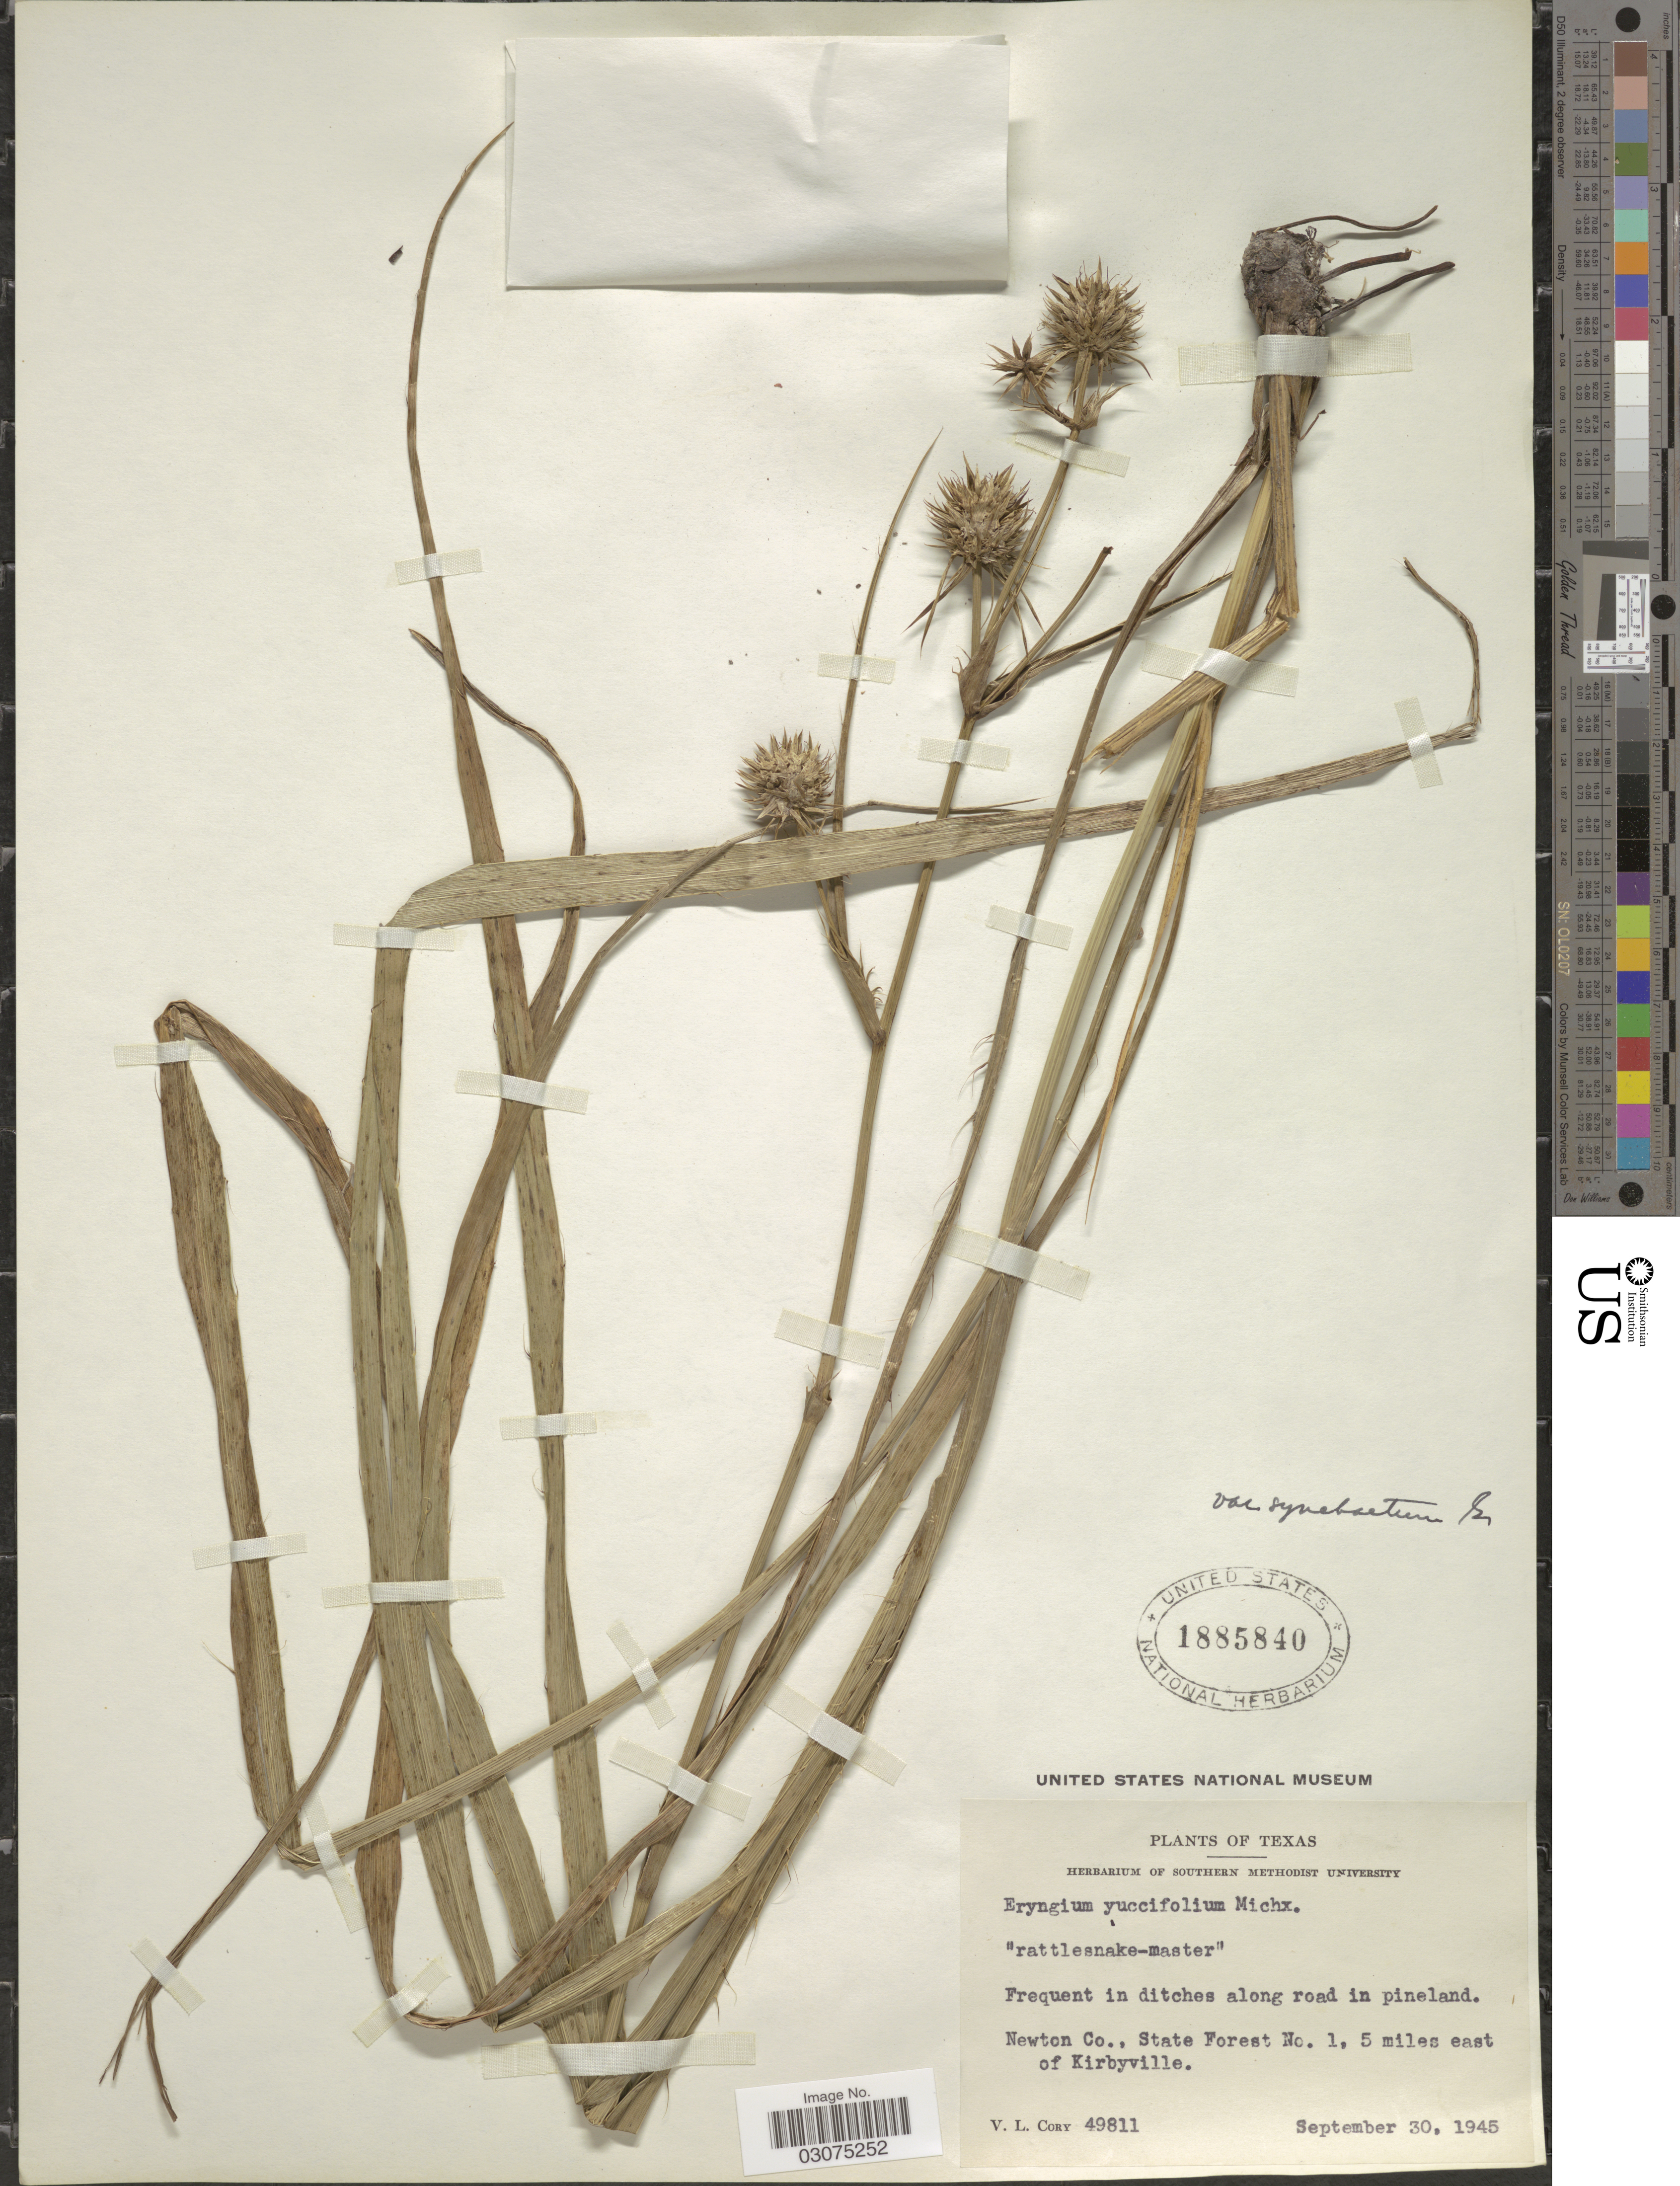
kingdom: Plantae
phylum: Tracheophyta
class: Magnoliopsida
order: Apiales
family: Apiaceae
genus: Eryngium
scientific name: Eryngium yuccifolium var. synchaetum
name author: A. Gray ex J.M. Coult. & Rose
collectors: V. Cory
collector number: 49811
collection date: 1945-09-30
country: United States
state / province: Texas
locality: Newton Co., State Forest No. 1, 5 miles east of Kirbyville.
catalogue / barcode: US 1885840